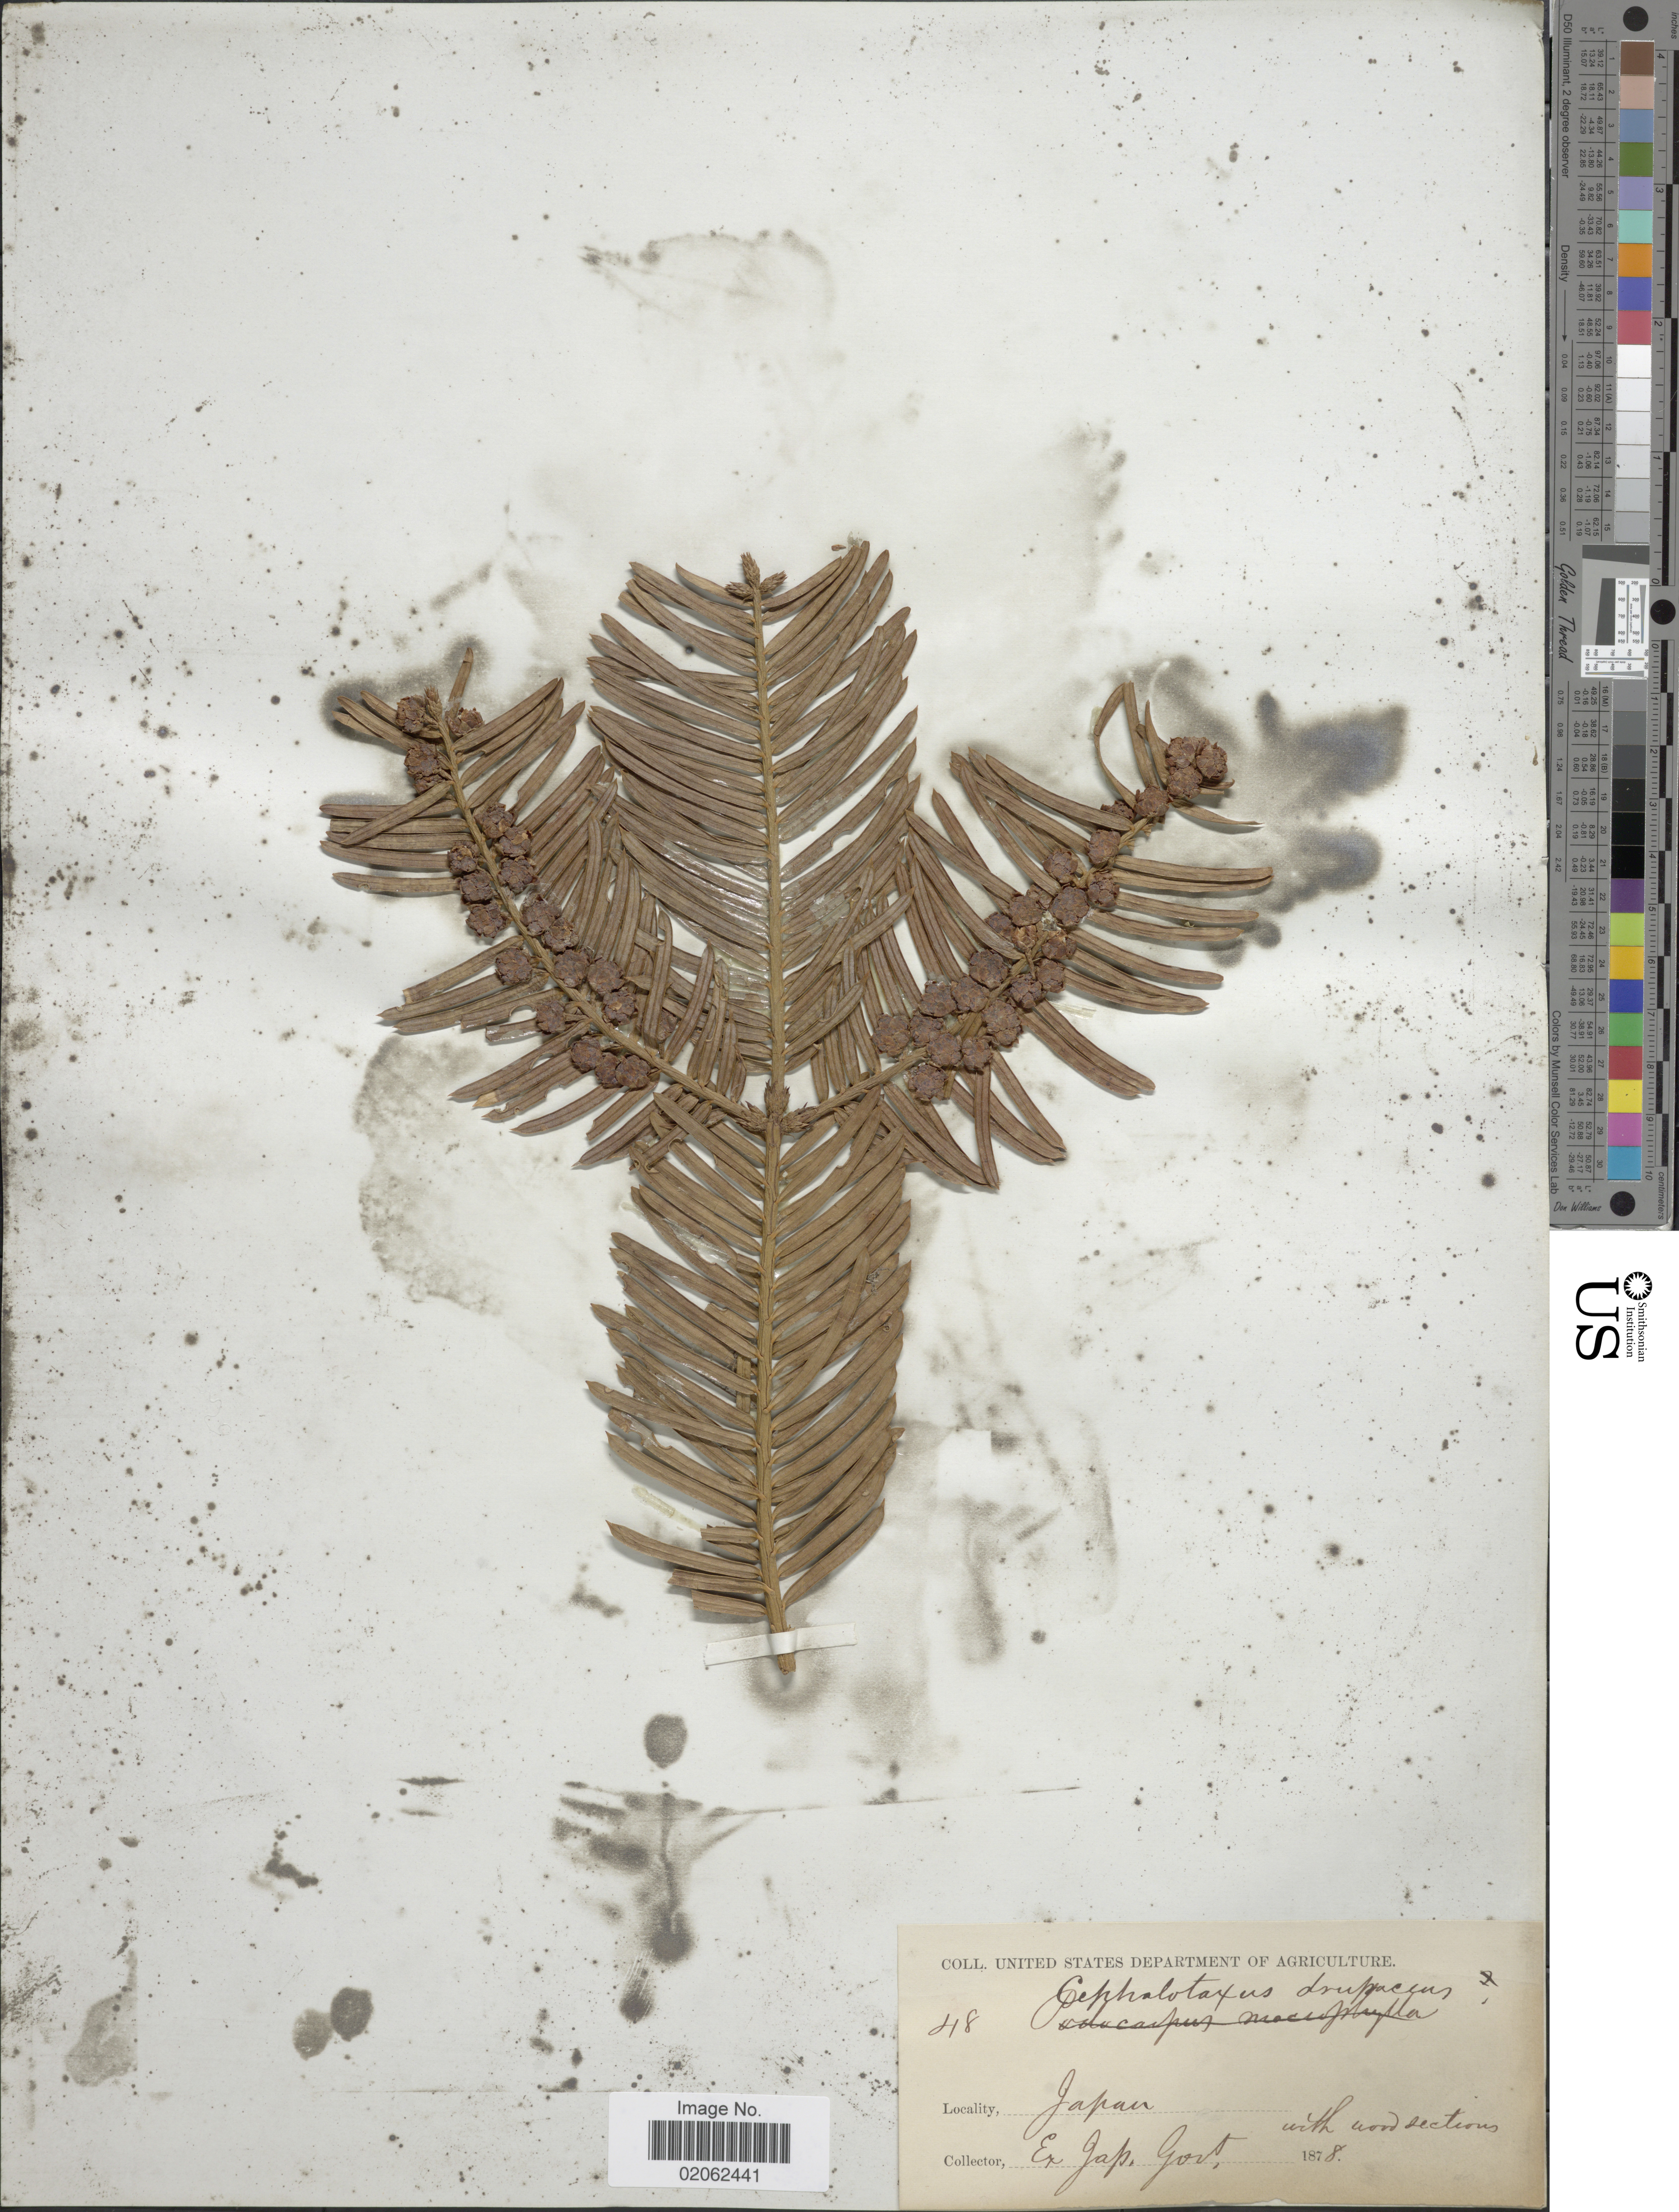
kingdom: Plantae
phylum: Tracheophyta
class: Pinopsida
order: Pinales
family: Cephalotaxaceae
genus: Cephalotaxus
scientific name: Cephalotaxus harringtonia var. drupacea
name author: (Siebold & Zucc.) Koidz.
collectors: ex herb. Jap. Govt.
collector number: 48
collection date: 1878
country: Japan